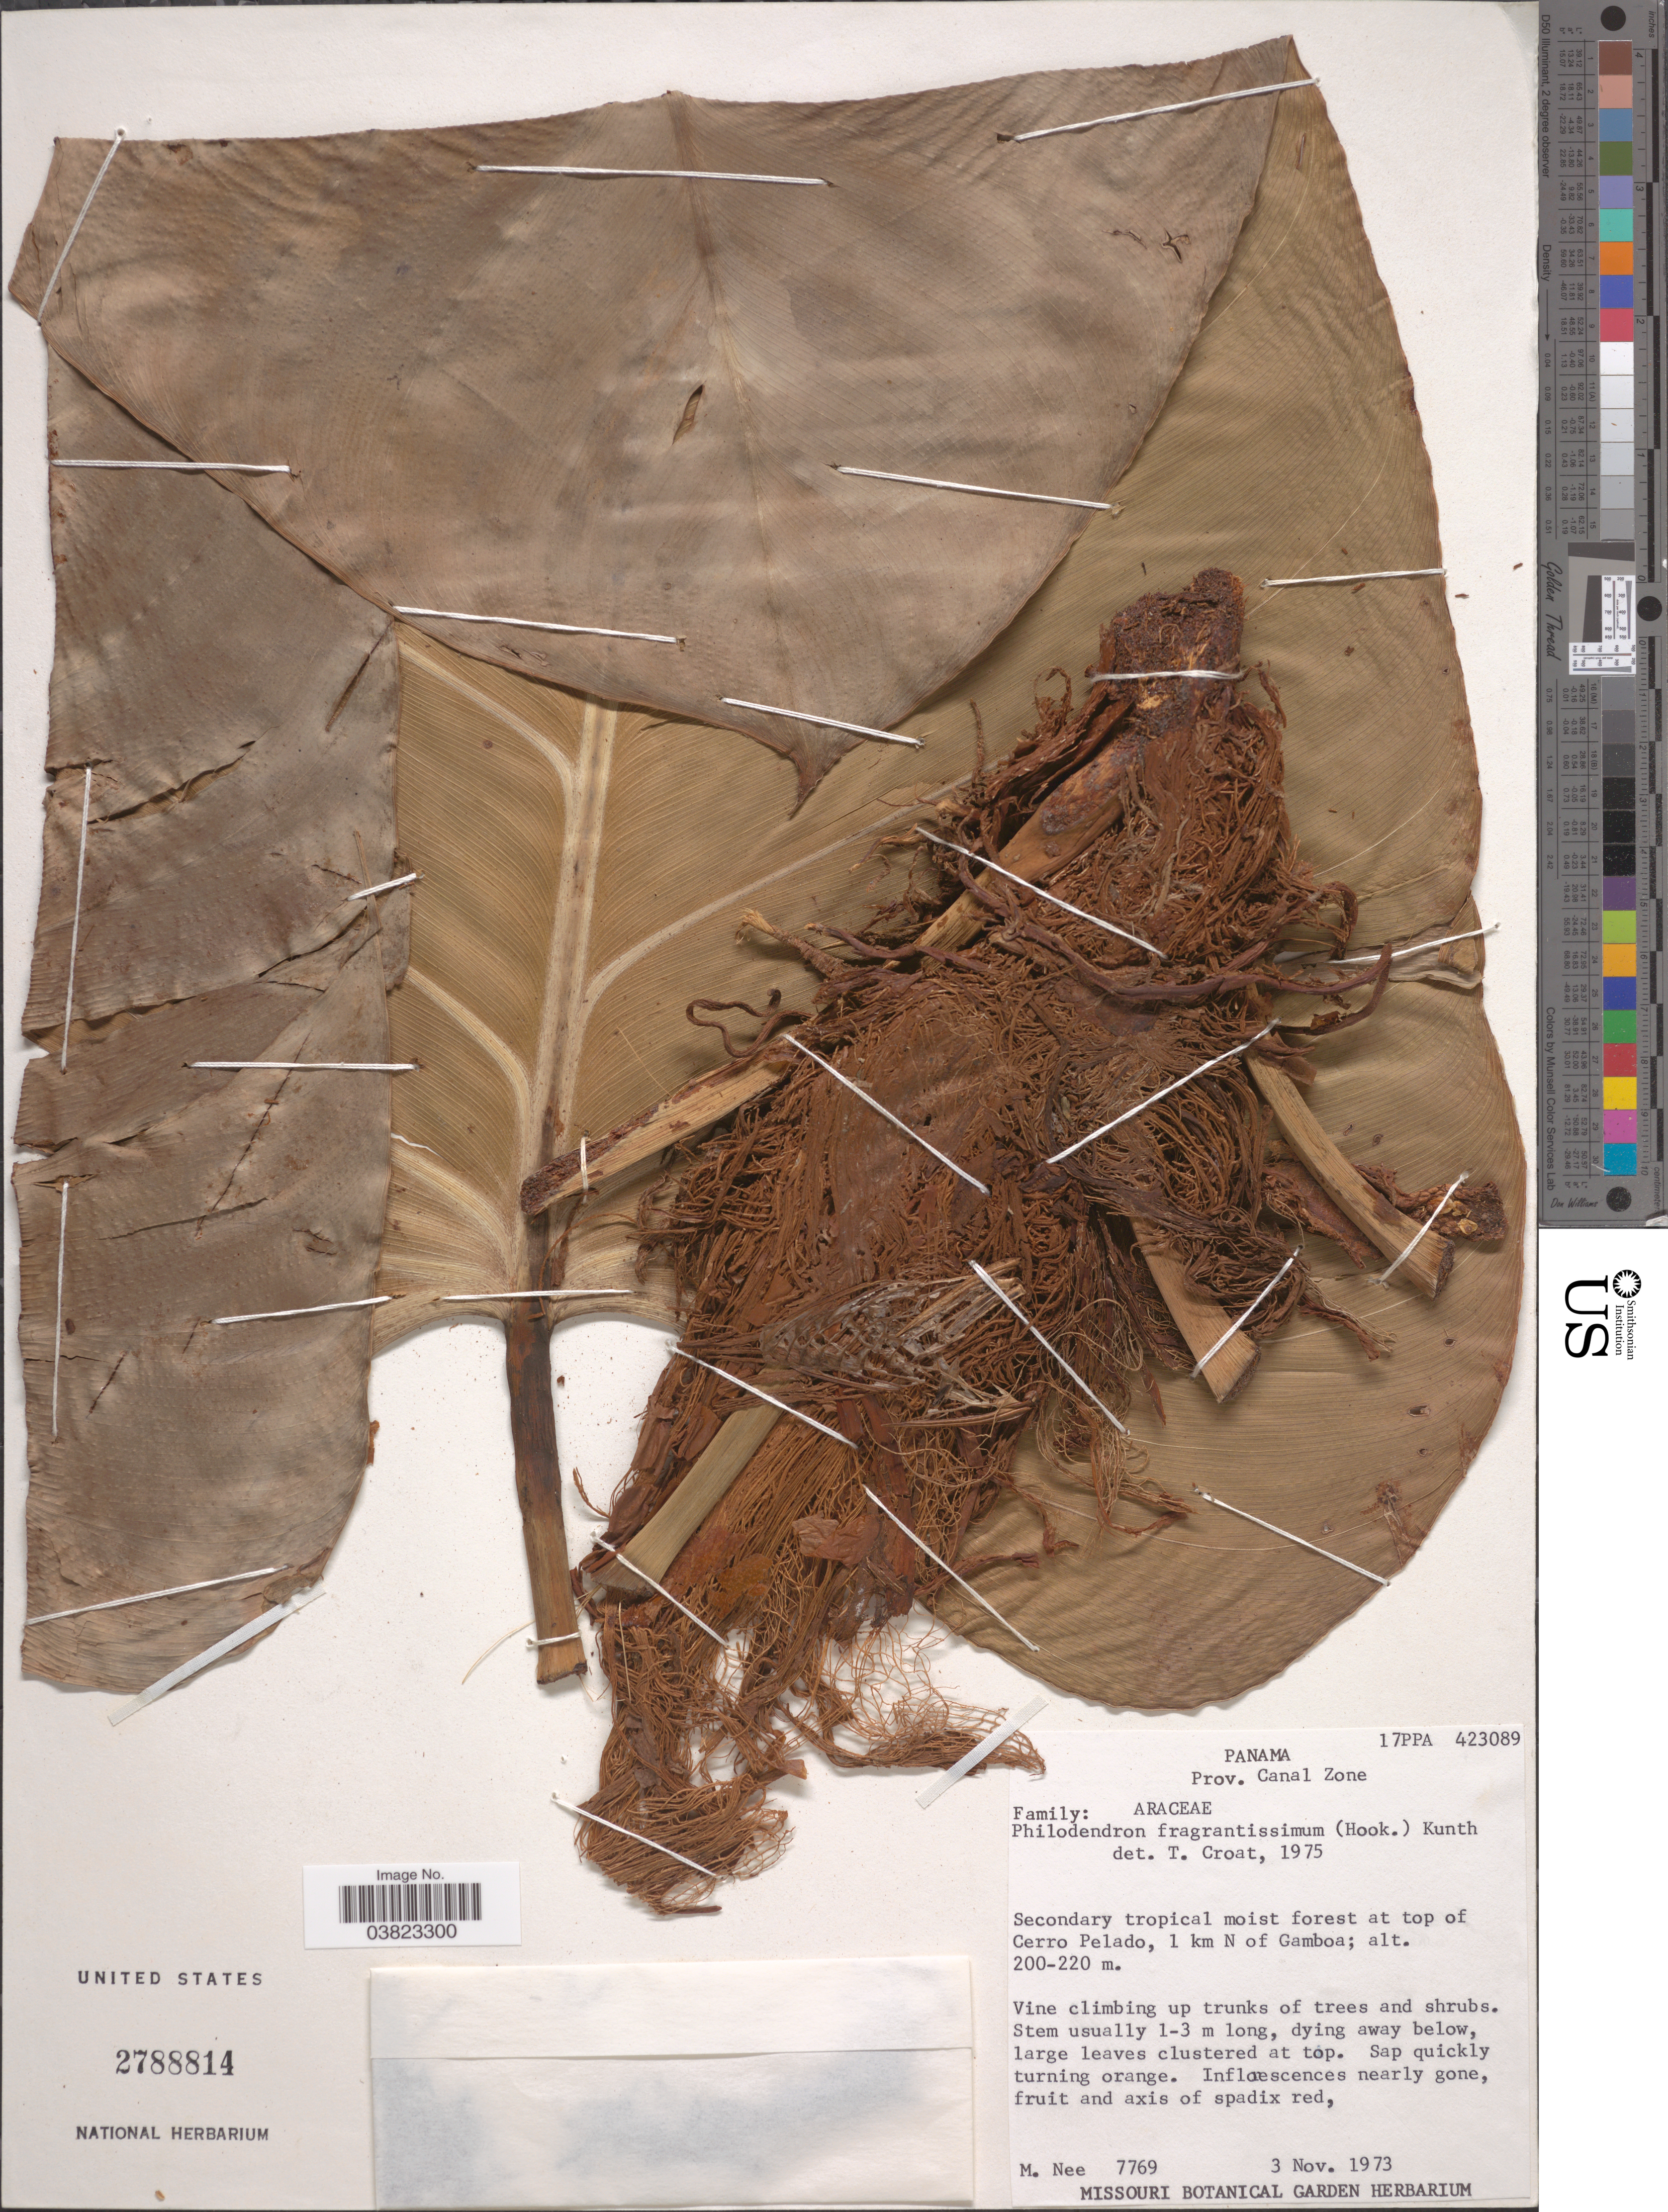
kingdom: Plantae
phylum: Tracheophyta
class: Liliopsida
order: Alismatales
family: Araceae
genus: Philodendron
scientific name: Philodendron fragrantissimum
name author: (G. Don) Kunth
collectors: M. Nee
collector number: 7769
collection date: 1973-11-03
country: Panama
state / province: Colón / Panamá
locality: Prov. Canal Zone. Secondary tropical moist forest at top of Cerro Pelado, 1 km N of Gamboa.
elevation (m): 200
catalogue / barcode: US 2788814